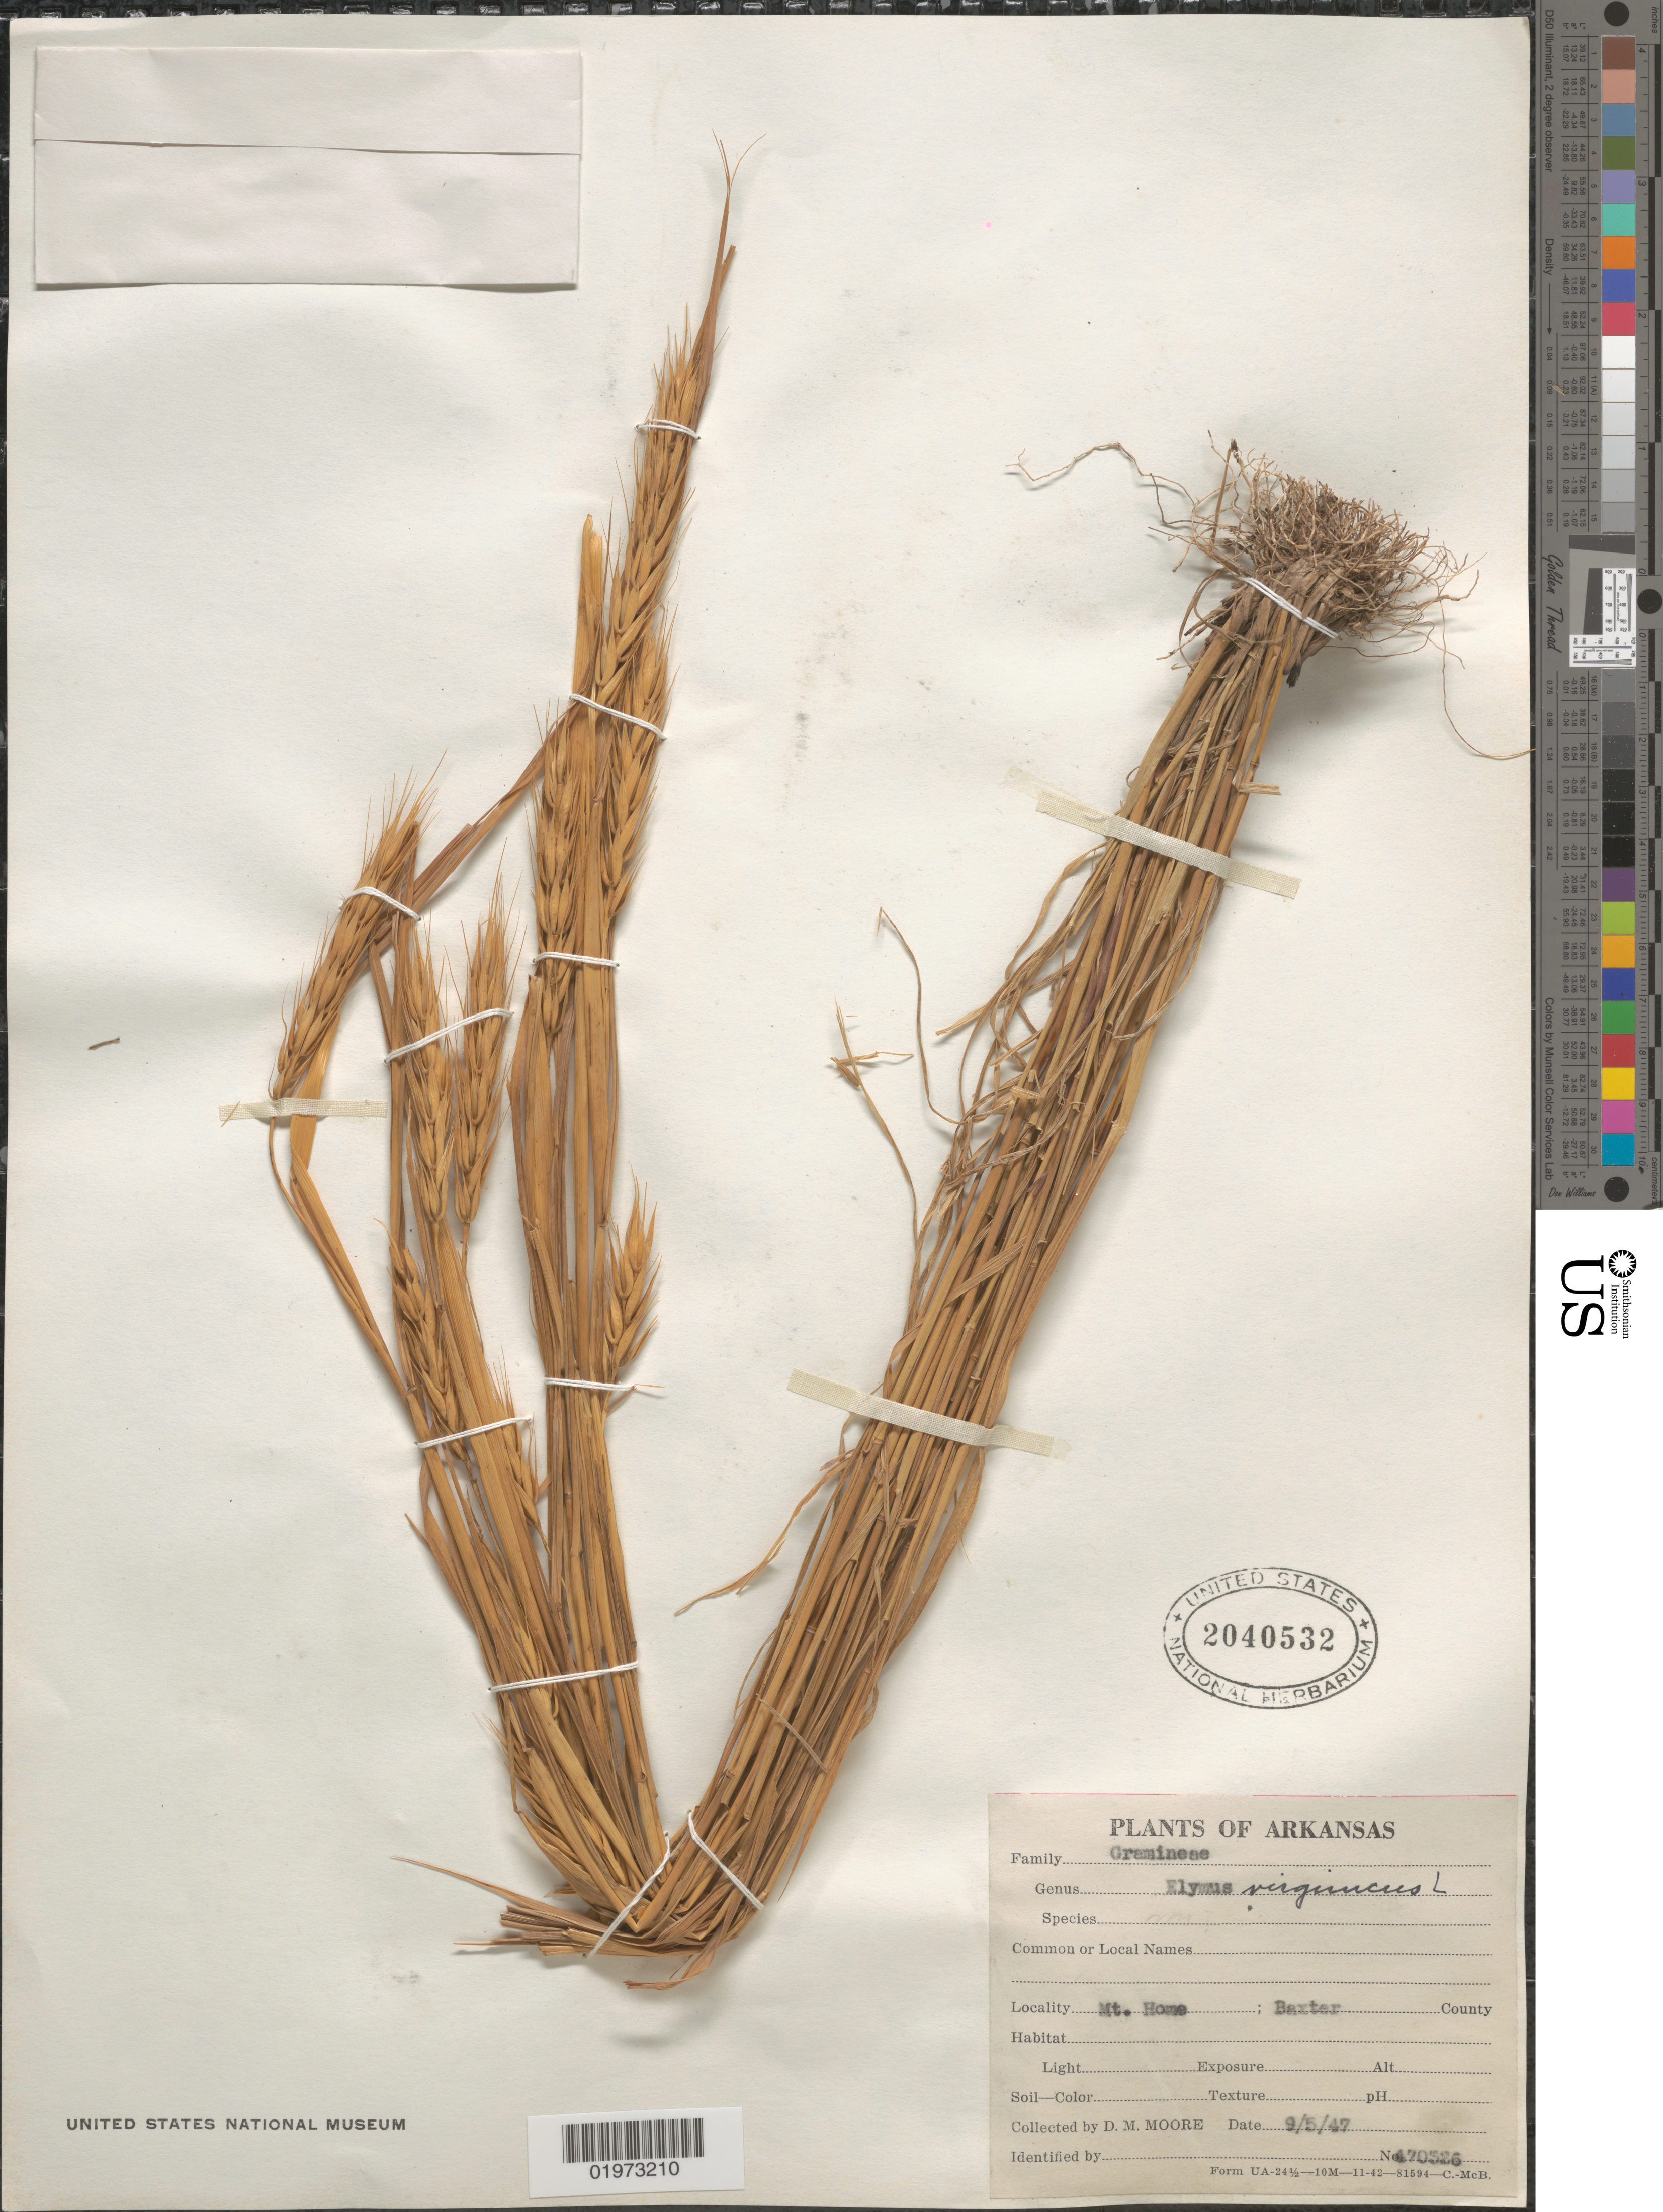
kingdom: Plantae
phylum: Tracheophyta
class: Liliopsida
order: Poales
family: Poaceae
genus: Elymus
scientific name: Elymus virginicus var. virginicus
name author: L.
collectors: D. Moore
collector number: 470326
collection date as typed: Transcribed d/m/y: 5/9/47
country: United States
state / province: Arkansas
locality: Mt. Home; Baxter County.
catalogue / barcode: US 2040532